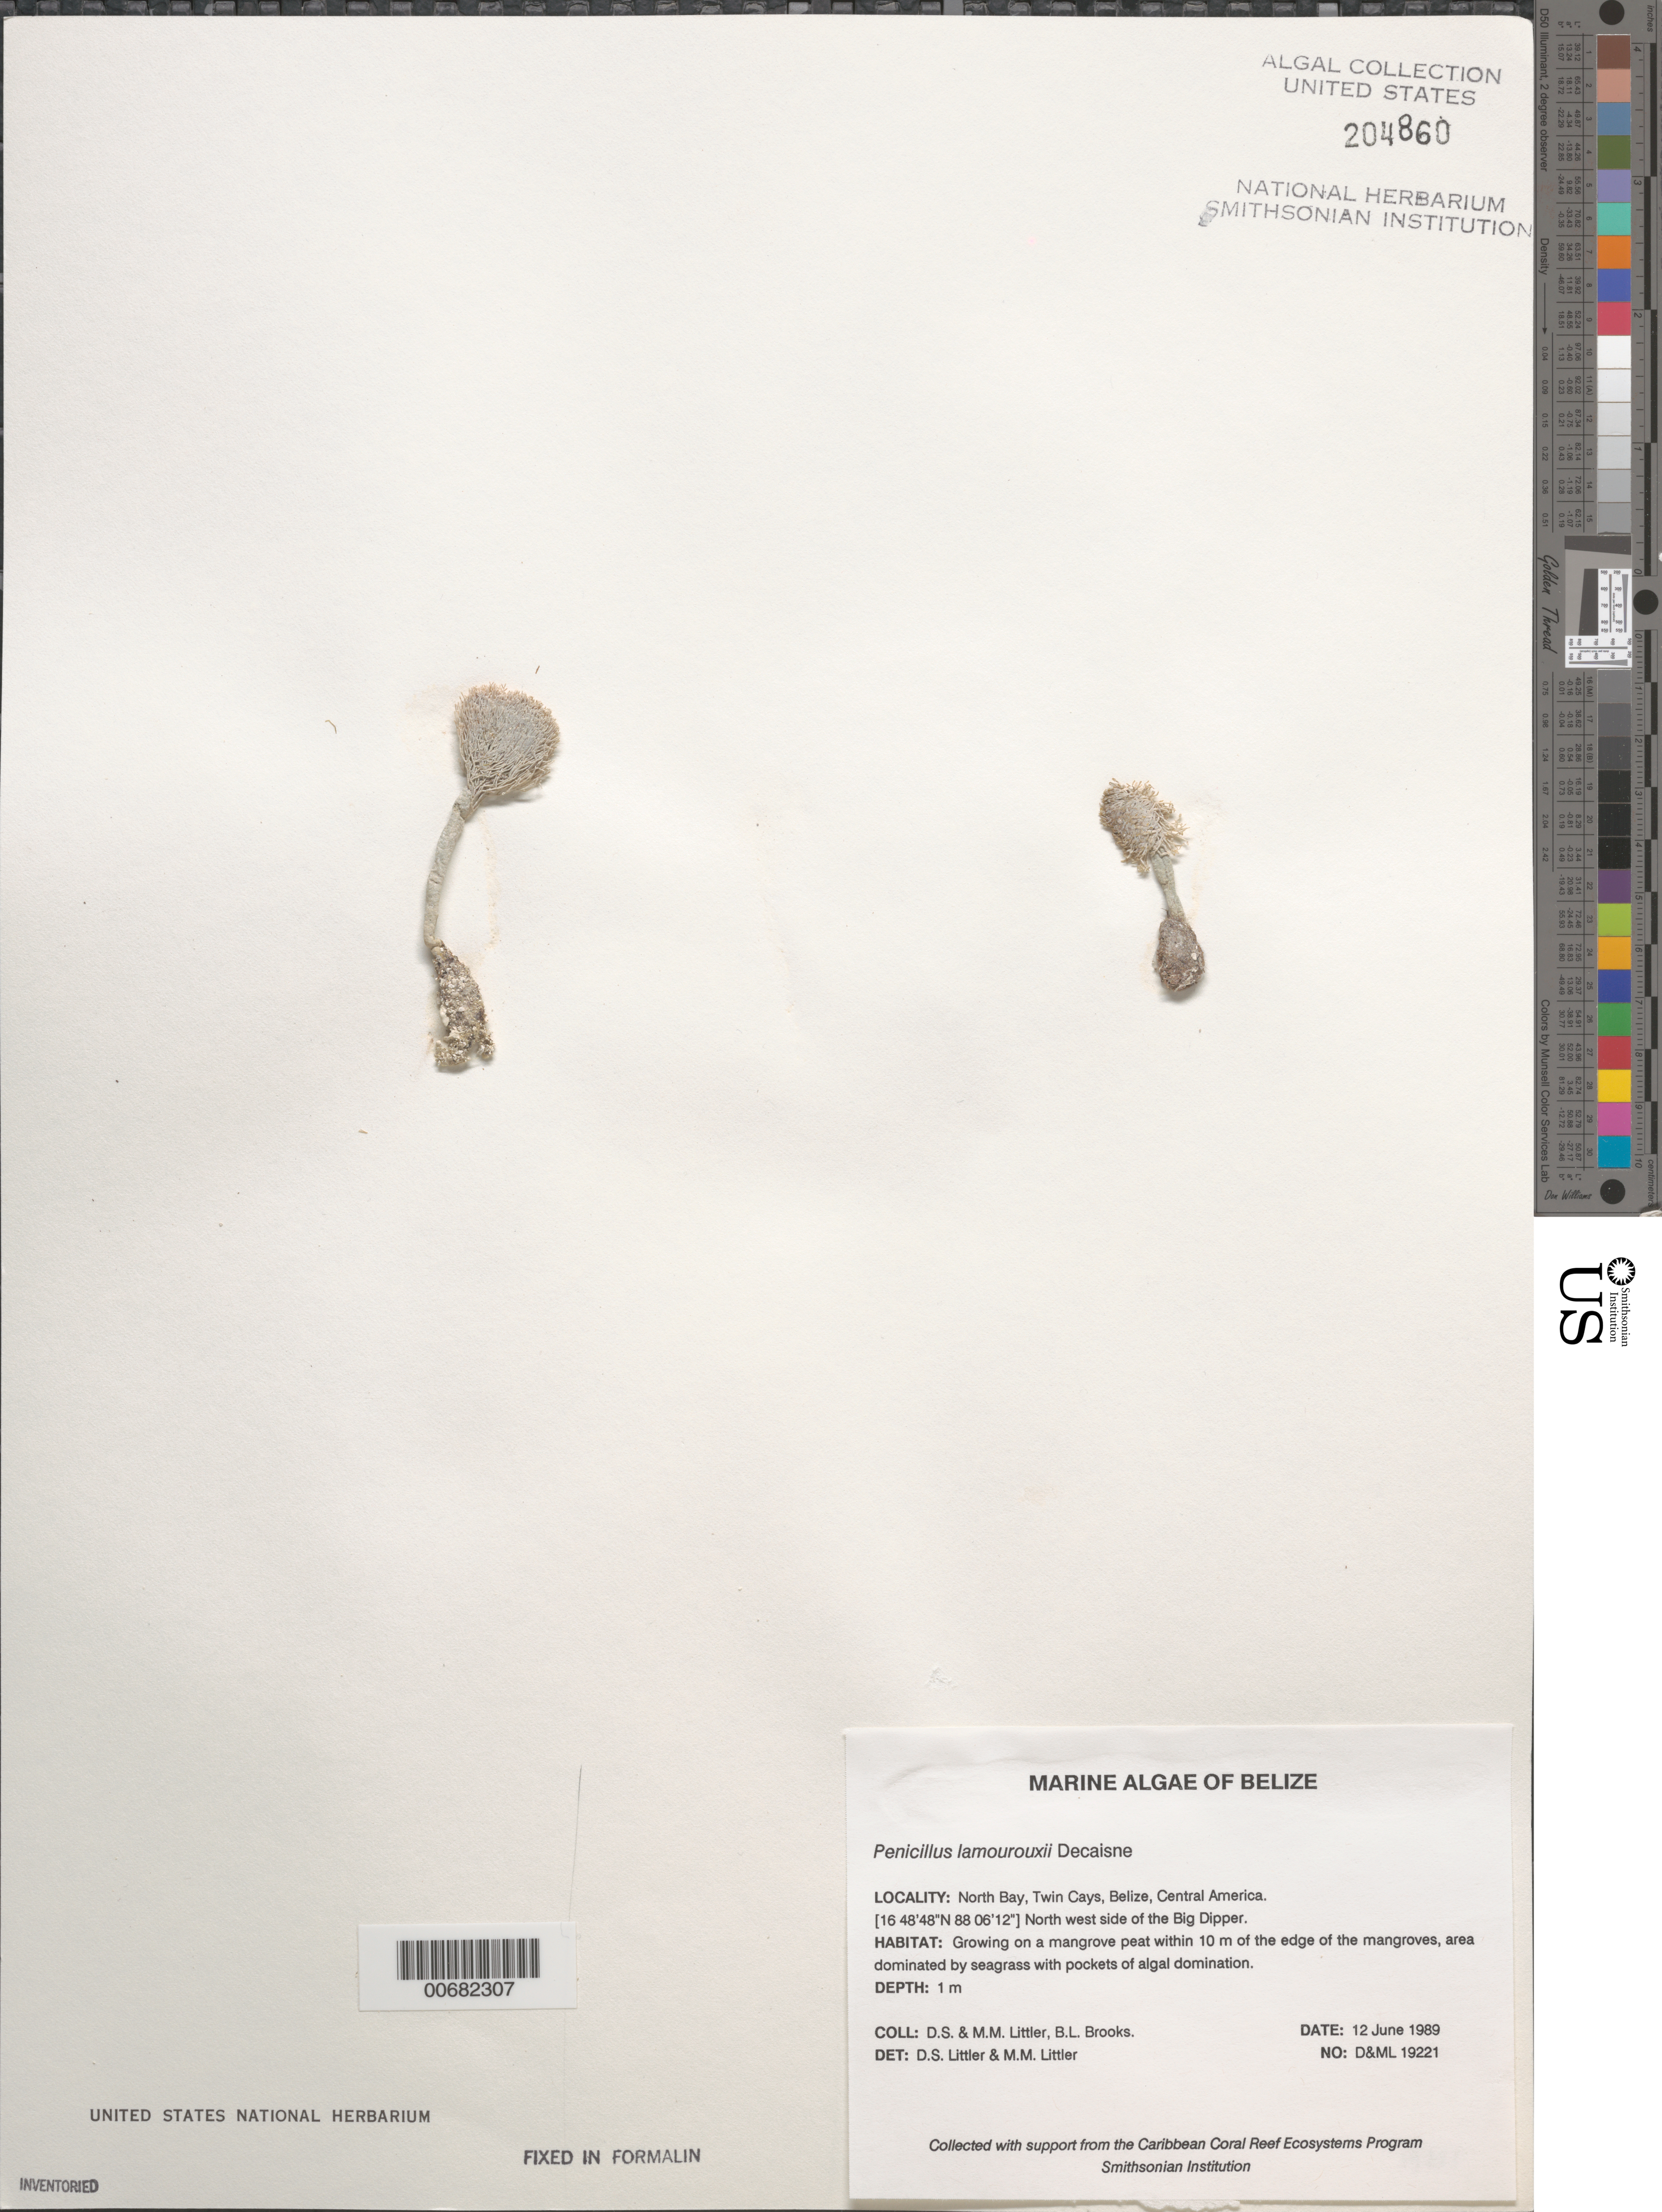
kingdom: Plantae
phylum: Chlorophyta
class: Ulvophyceae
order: Bryopsidales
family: Udoteaceae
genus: Penicillus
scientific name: Penicillus lamourouxii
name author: Decne.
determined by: Littler, D. S.; Littler, M. M.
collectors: D. S. Littler, M. M. Littler & B. Brooks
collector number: D&ML 19221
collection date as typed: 12 Jun 1989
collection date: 1989-06-12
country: Belize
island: Twin Cays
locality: North Bay, Big Dipper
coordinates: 16 48' 48" N, 88 06' 12" W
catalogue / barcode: US 204860